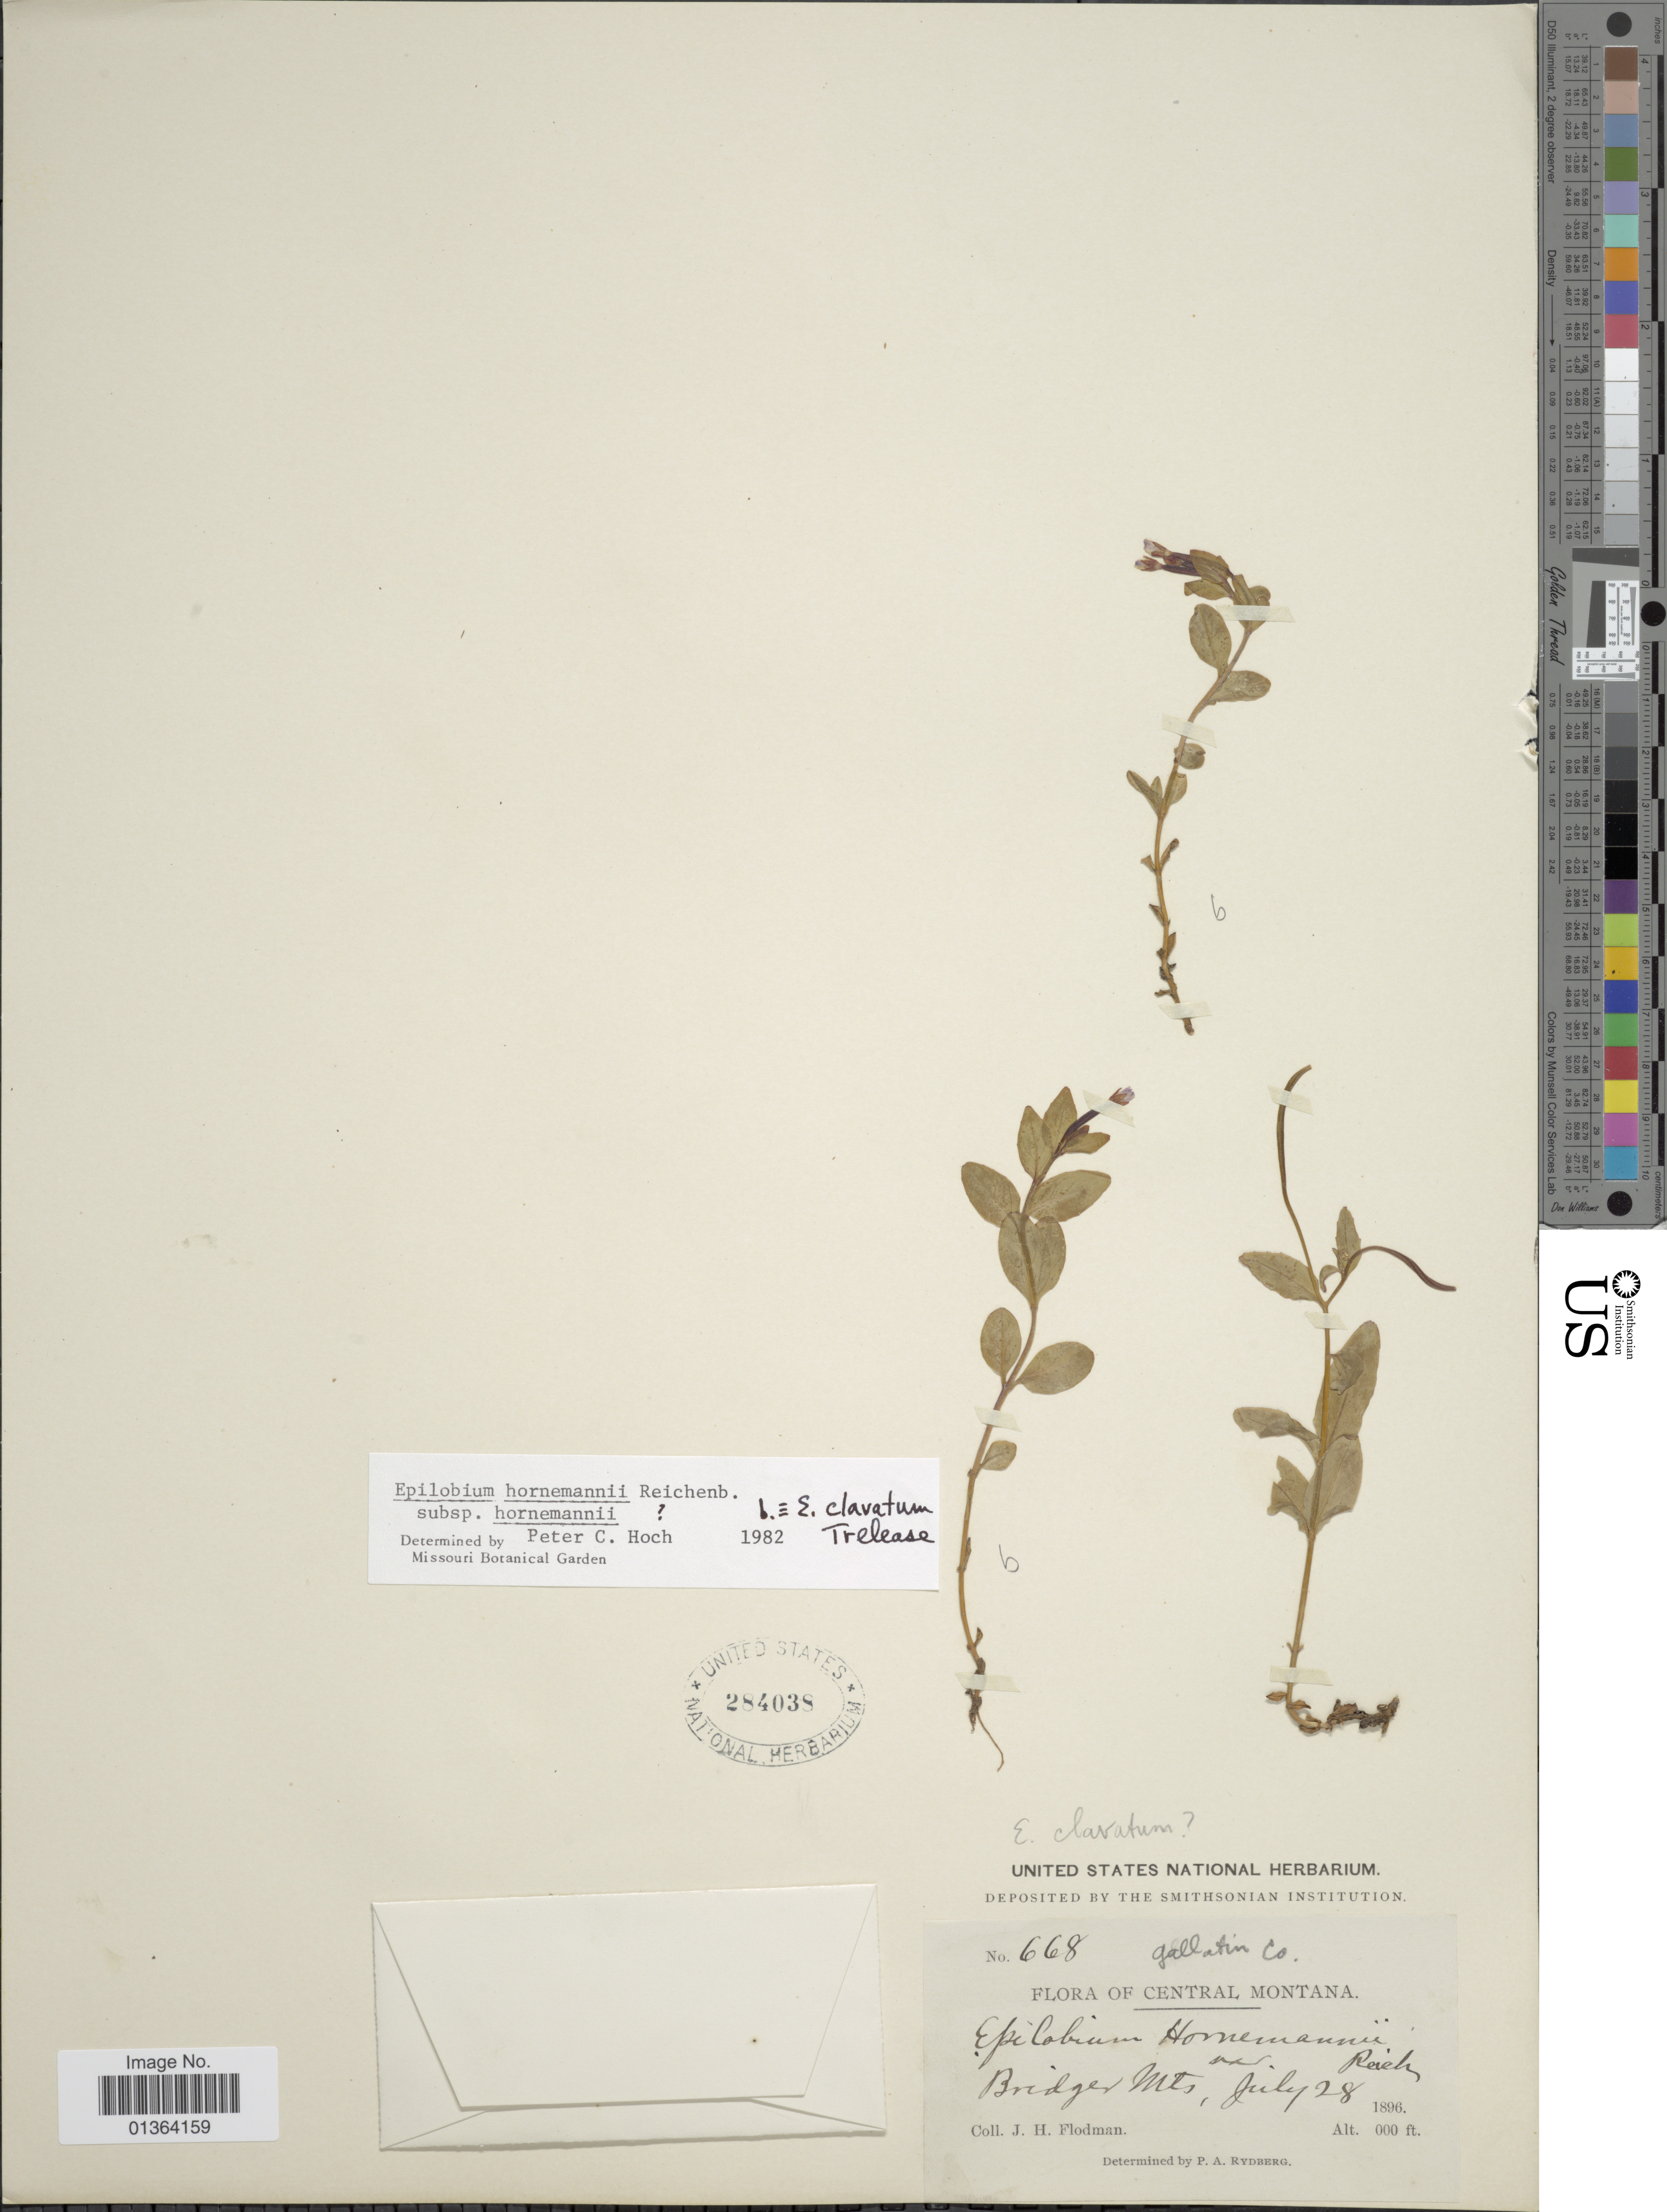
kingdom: Plantae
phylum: Tracheophyta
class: Magnoliopsida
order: Myrtales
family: Onagraceae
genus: Epilobium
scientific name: Epilobium clavatum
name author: Hausskn.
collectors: J. Flodman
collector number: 668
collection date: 1896-07-28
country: United States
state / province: Montana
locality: Central Montana. Bridges Mts.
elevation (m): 0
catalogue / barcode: US 284038